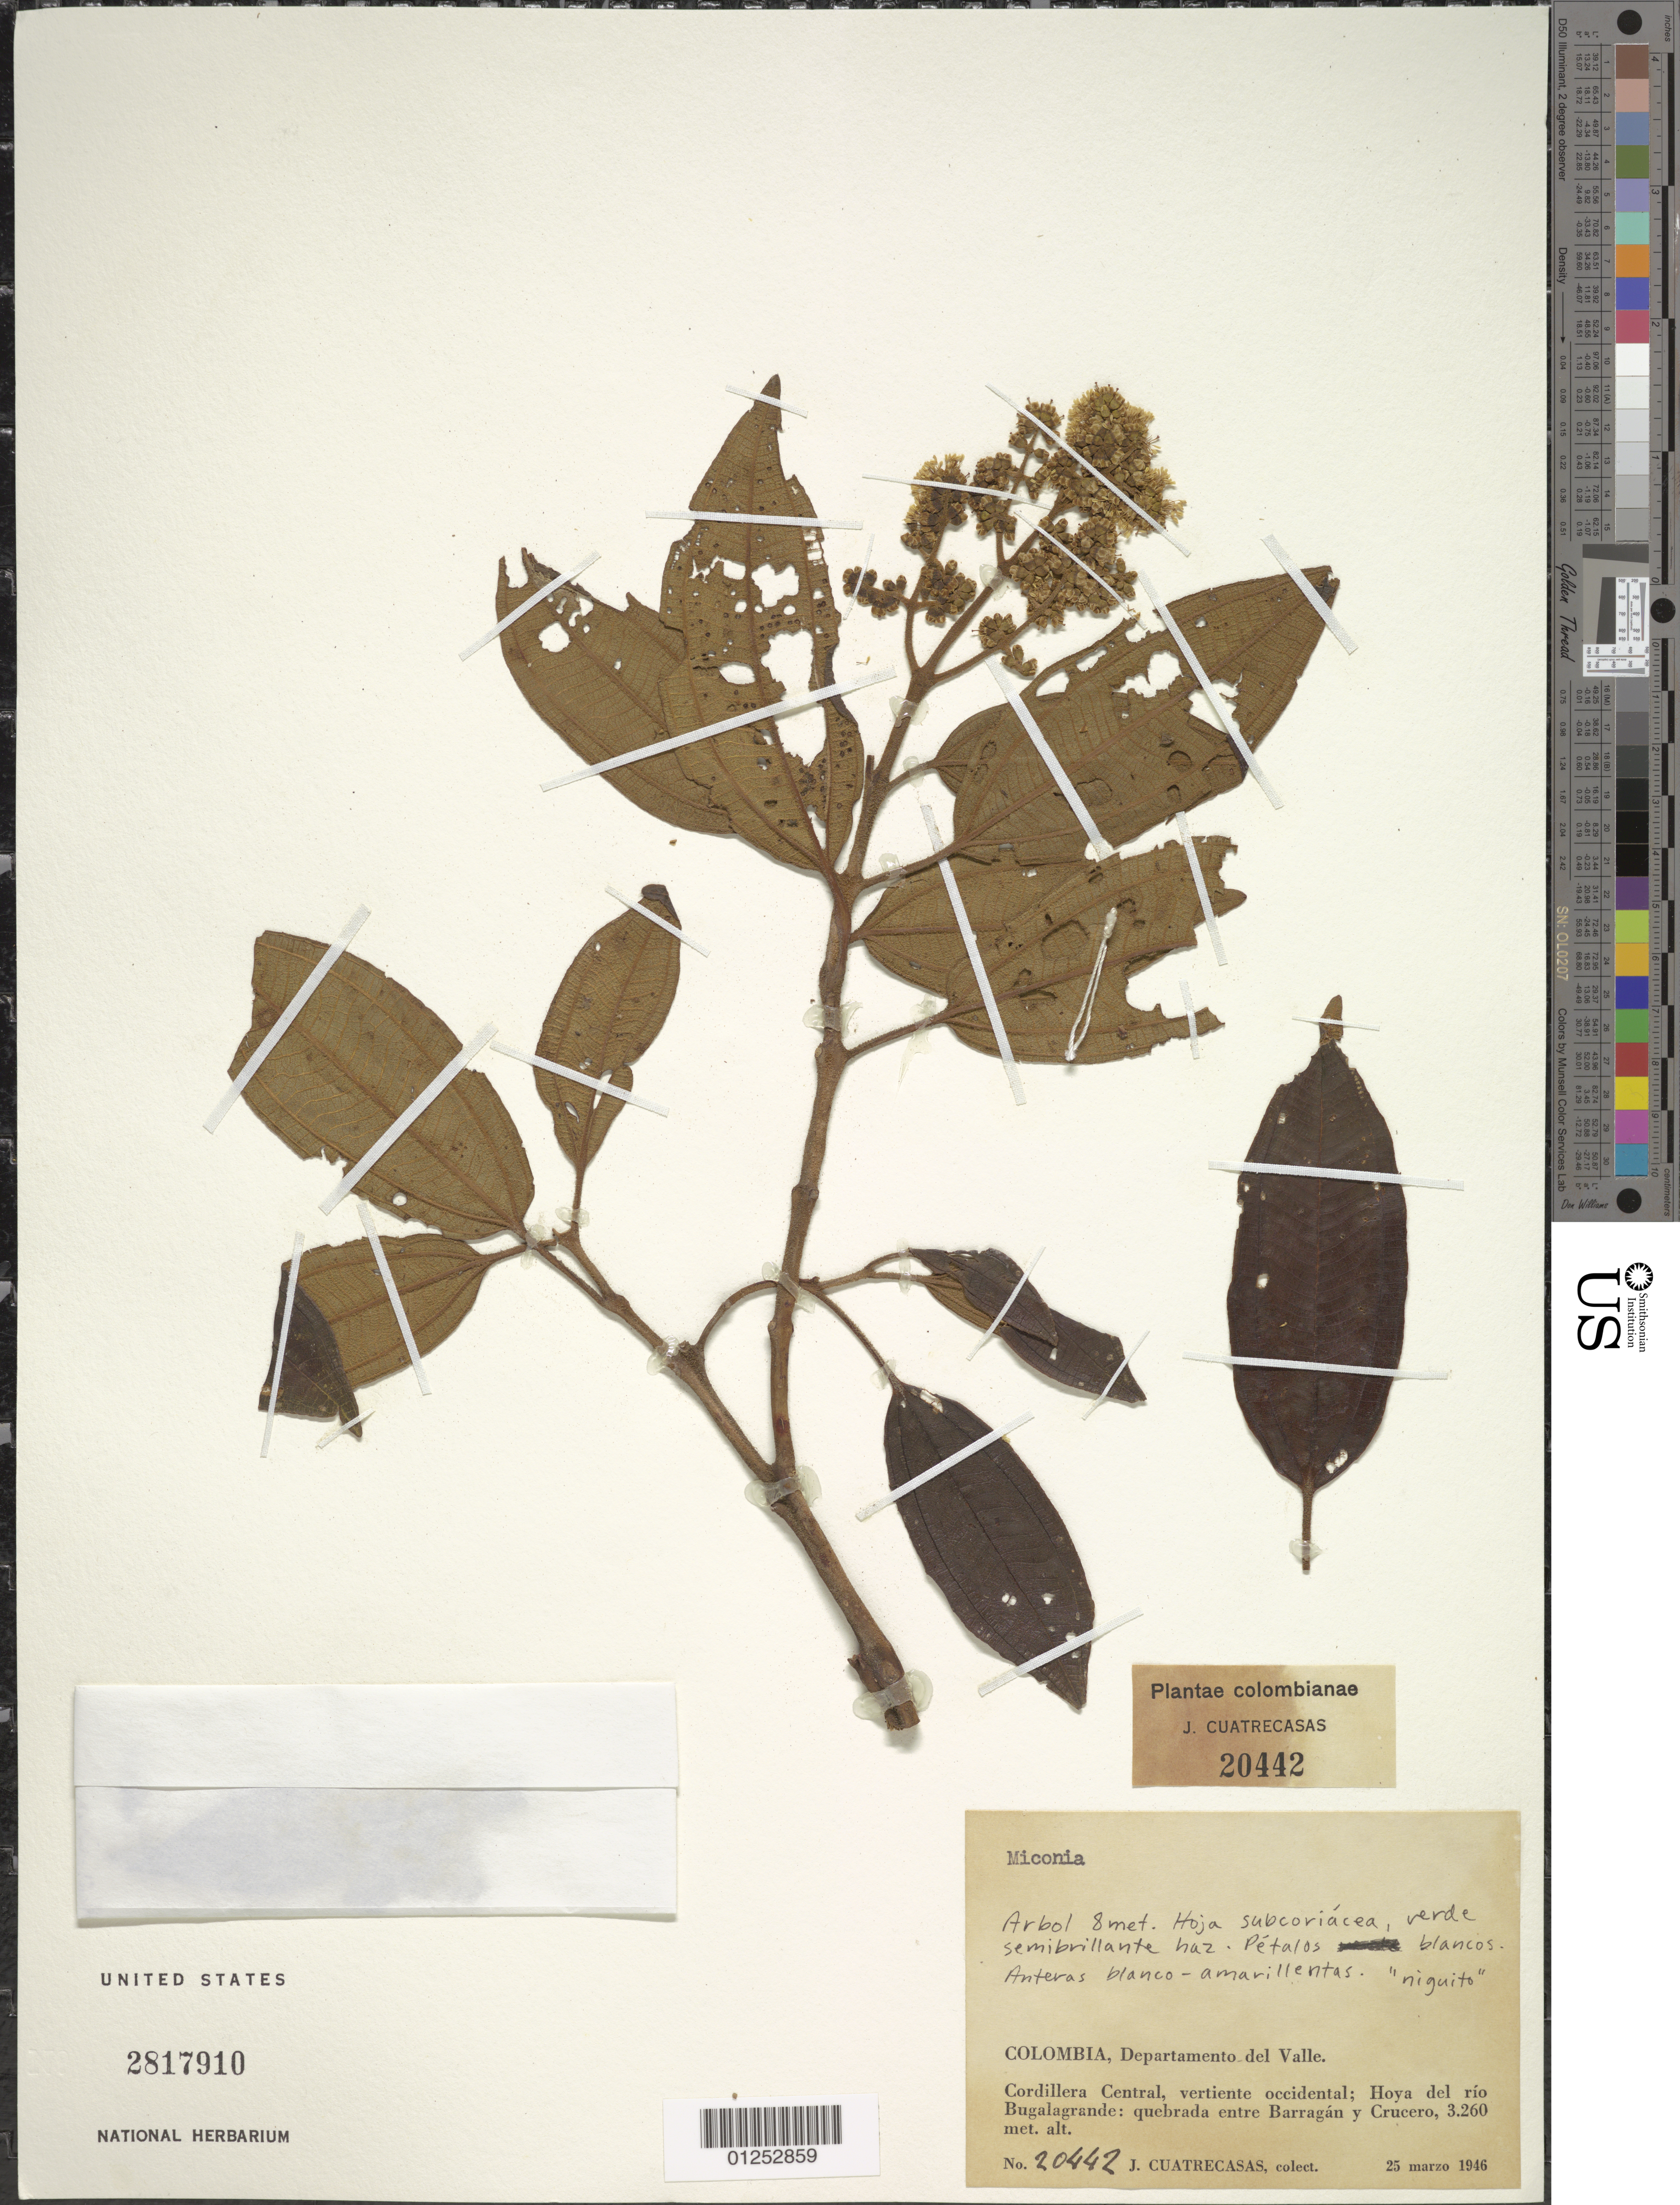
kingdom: Plantae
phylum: Tracheophyta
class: Magnoliopsida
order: Myrtales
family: Melastomataceae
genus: Miconia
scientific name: Miconia sp.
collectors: J. Cuatrecasas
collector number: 20442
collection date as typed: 25 Mar 1946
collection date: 1946-03-25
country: Colombia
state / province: Valle del Cauca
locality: Cordillera Central, vertiente occidental; Hoja del rio Bugalagrande: quebrada entre Barragán y Crucero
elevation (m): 3260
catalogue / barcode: US 2817910